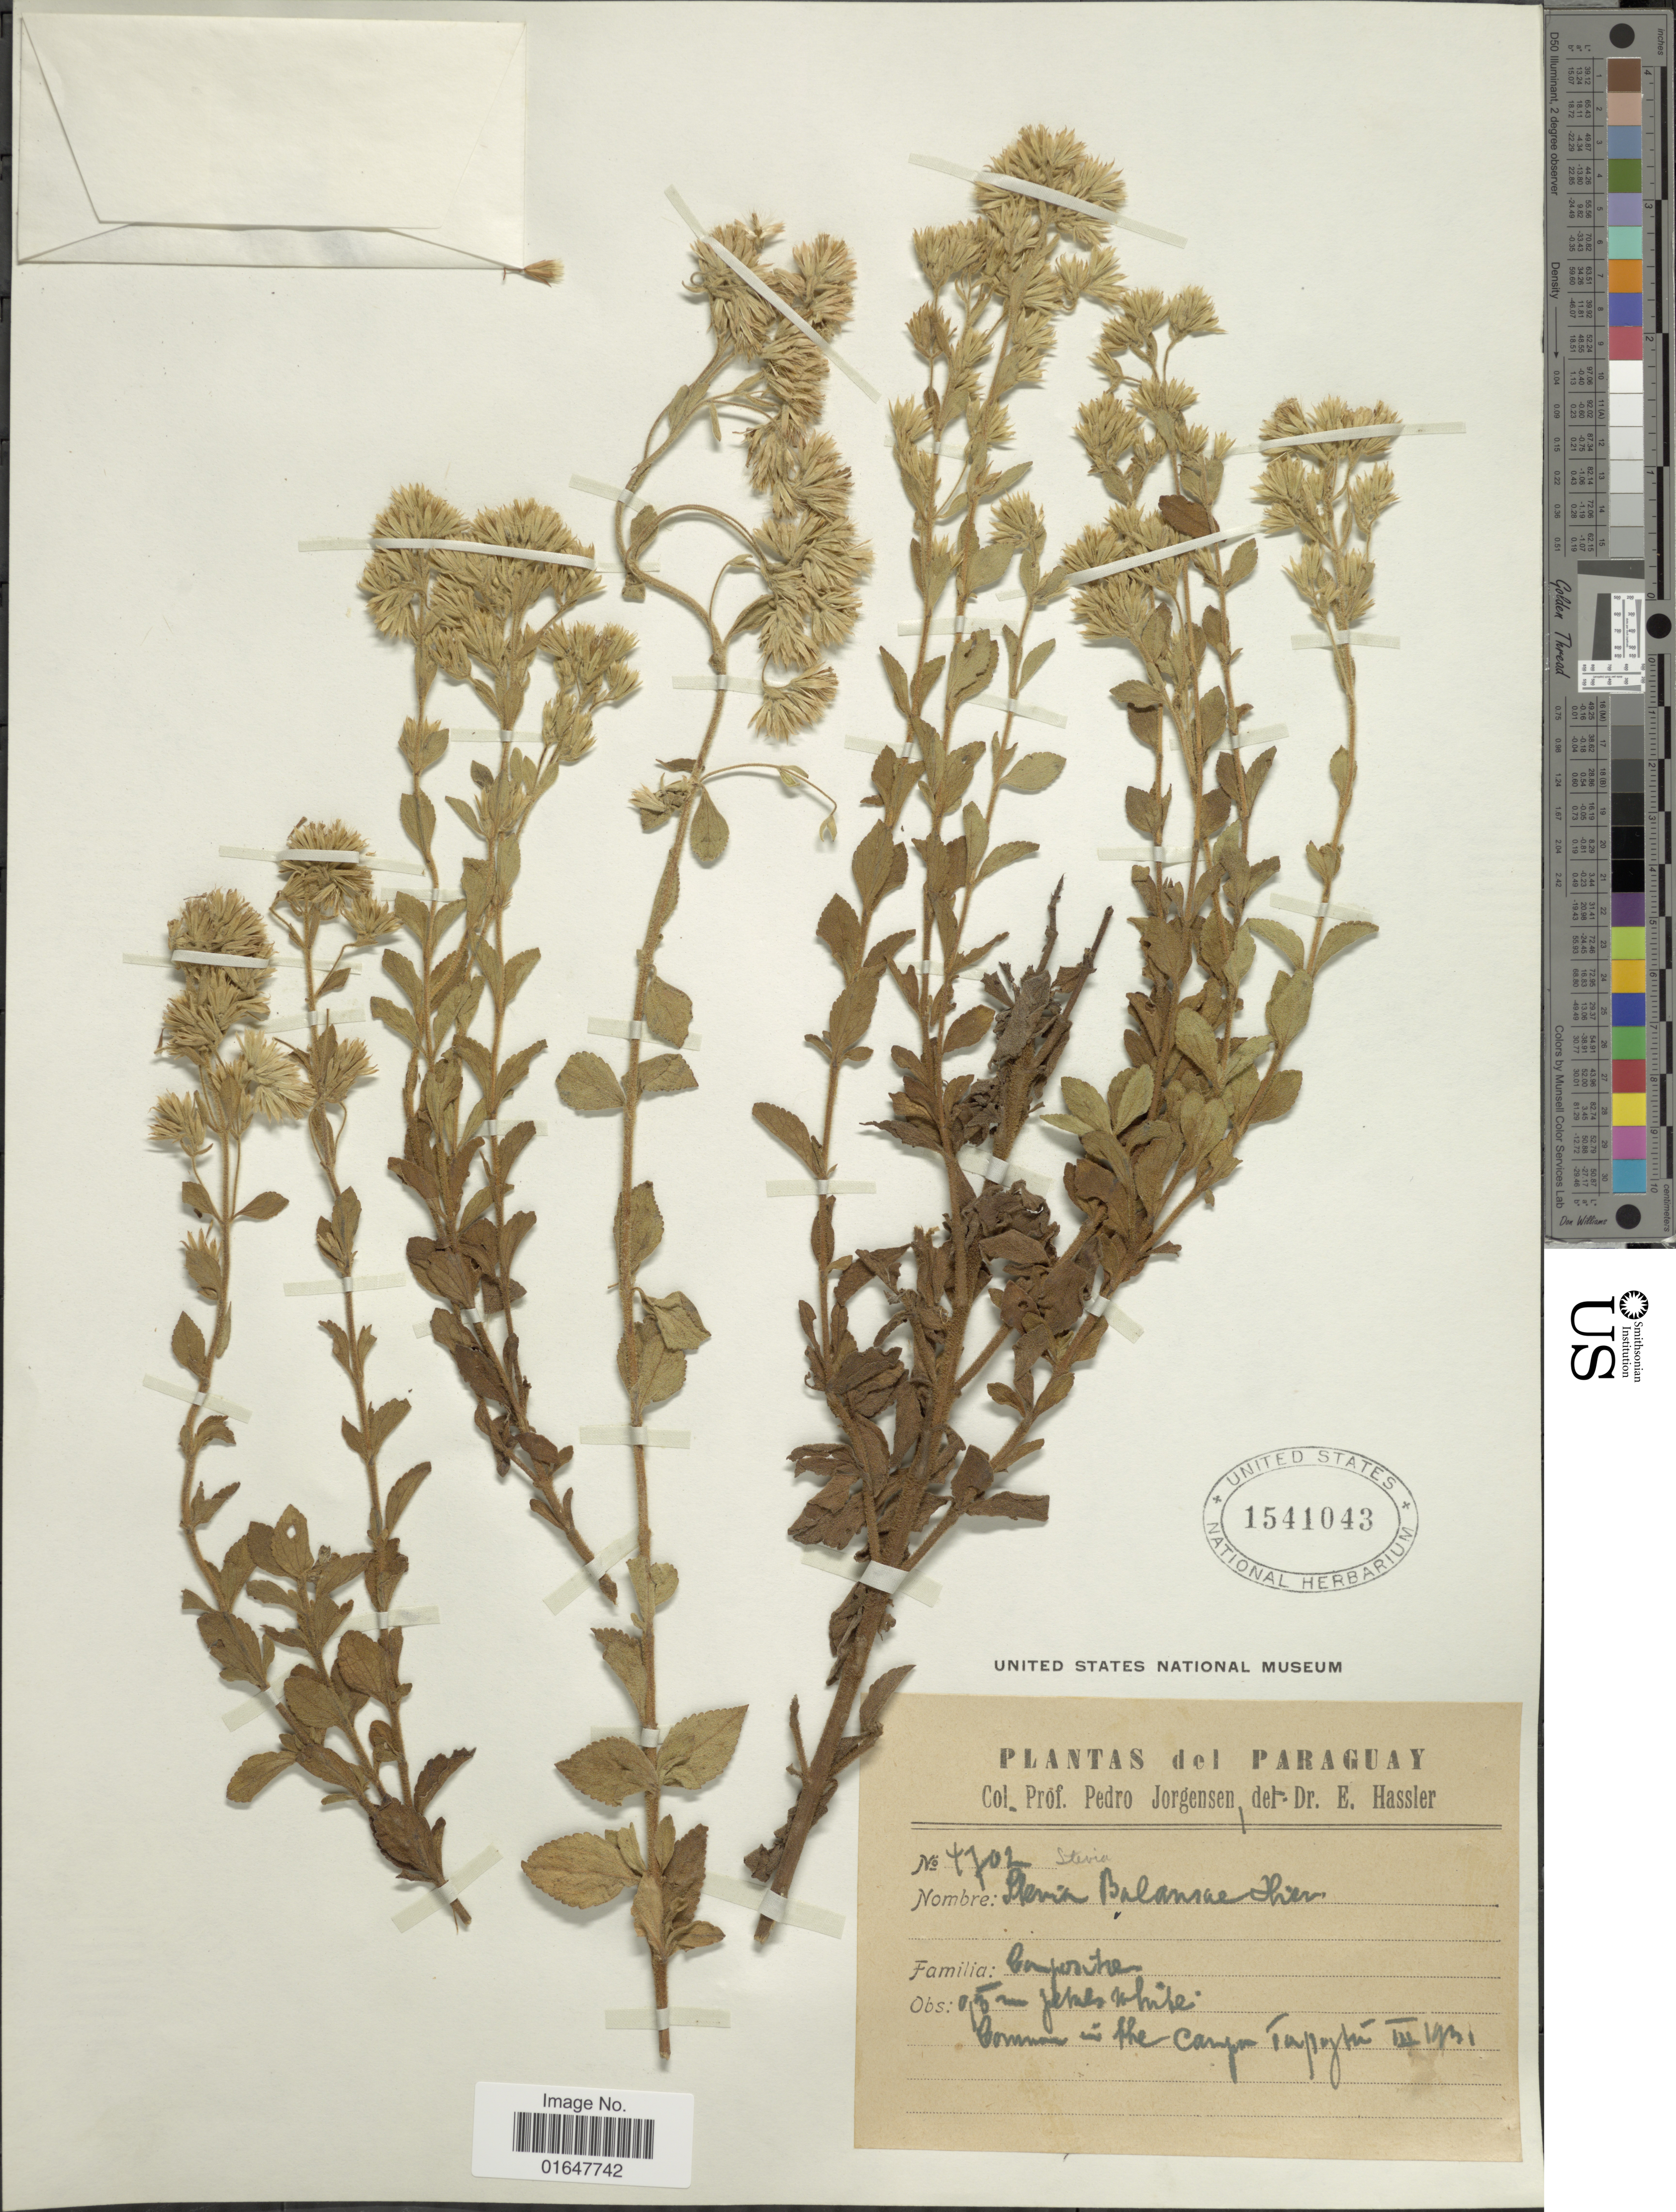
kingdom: Plantae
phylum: Tracheophyta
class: Magnoliopsida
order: Asterales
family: Asteraceae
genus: Stevia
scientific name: Stevia balansae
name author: Hieron.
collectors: P. Jörgensen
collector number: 4702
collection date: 1931-03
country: Paraguay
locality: Campo Tapytá.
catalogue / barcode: US 1541043